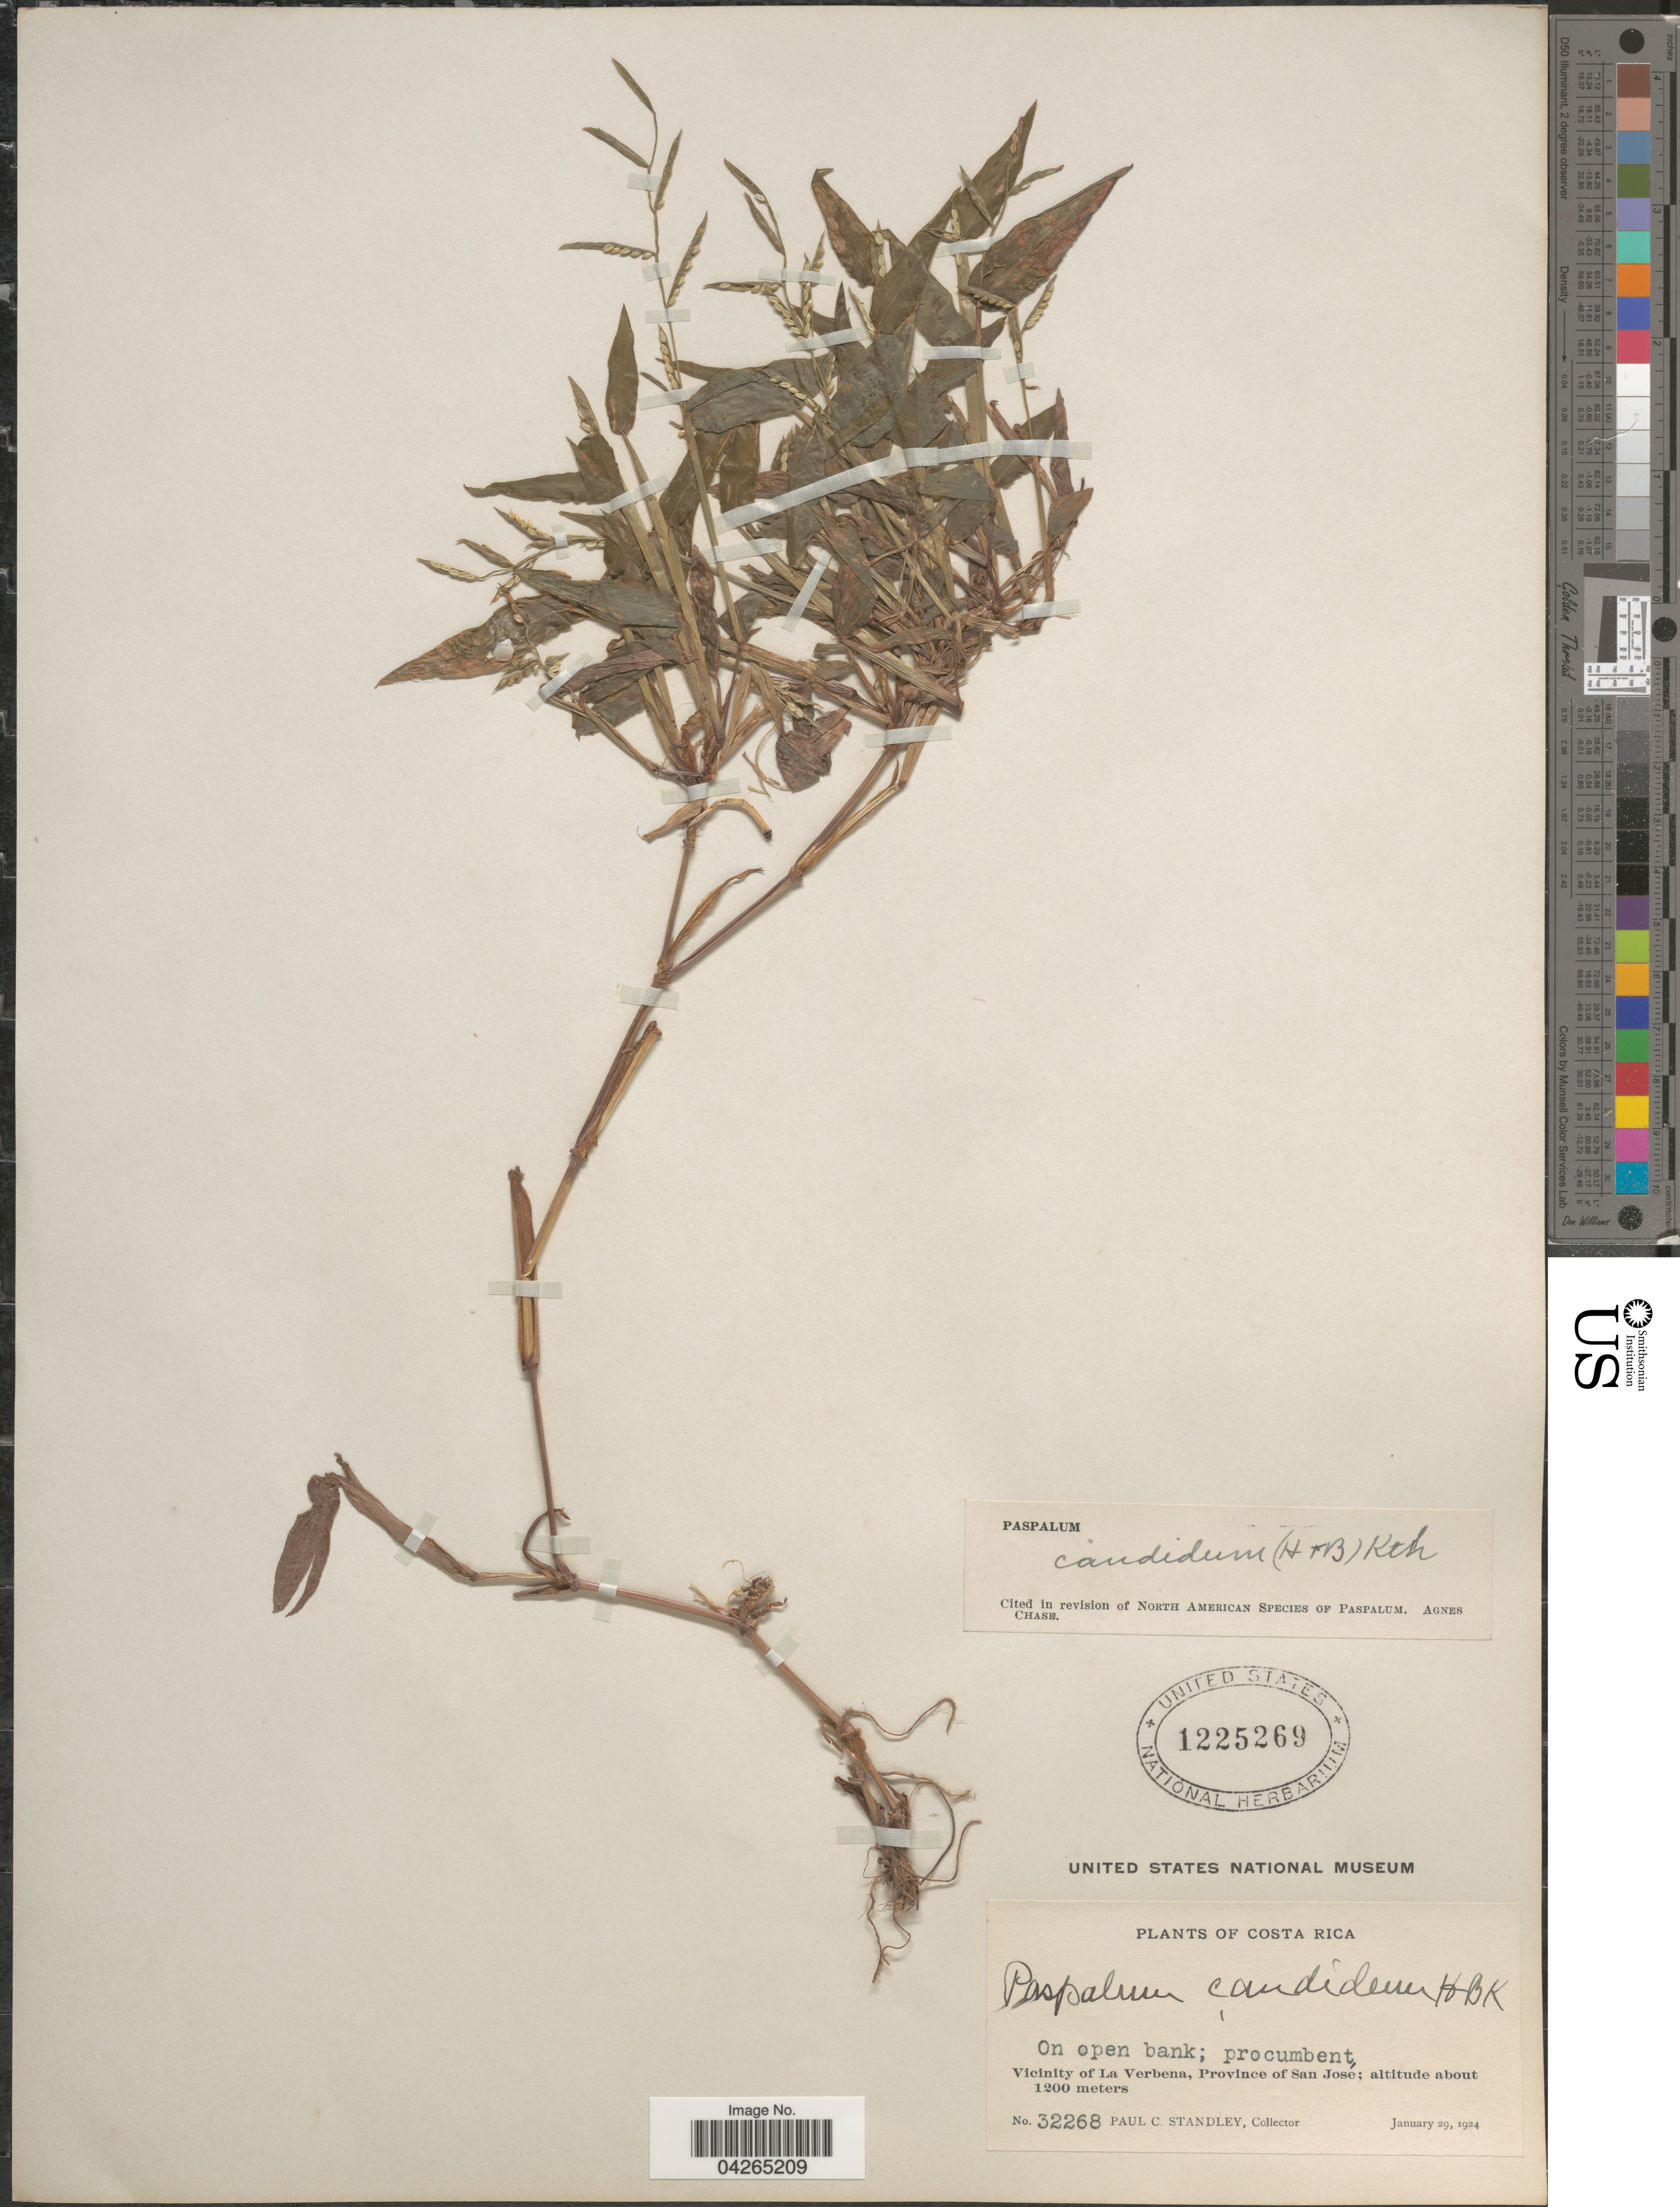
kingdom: Plantae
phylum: Tracheophyta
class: Liliopsida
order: Poales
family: Poaceae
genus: Paspalum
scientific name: Paspalum candidum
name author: (Humb. & Bonpl. ex Fleugge) Kunth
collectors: P. C. Standley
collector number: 32268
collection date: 1924-01-29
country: Costa Rica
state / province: San José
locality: Vicinity of La Verbena.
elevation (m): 1200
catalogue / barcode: US 1225269